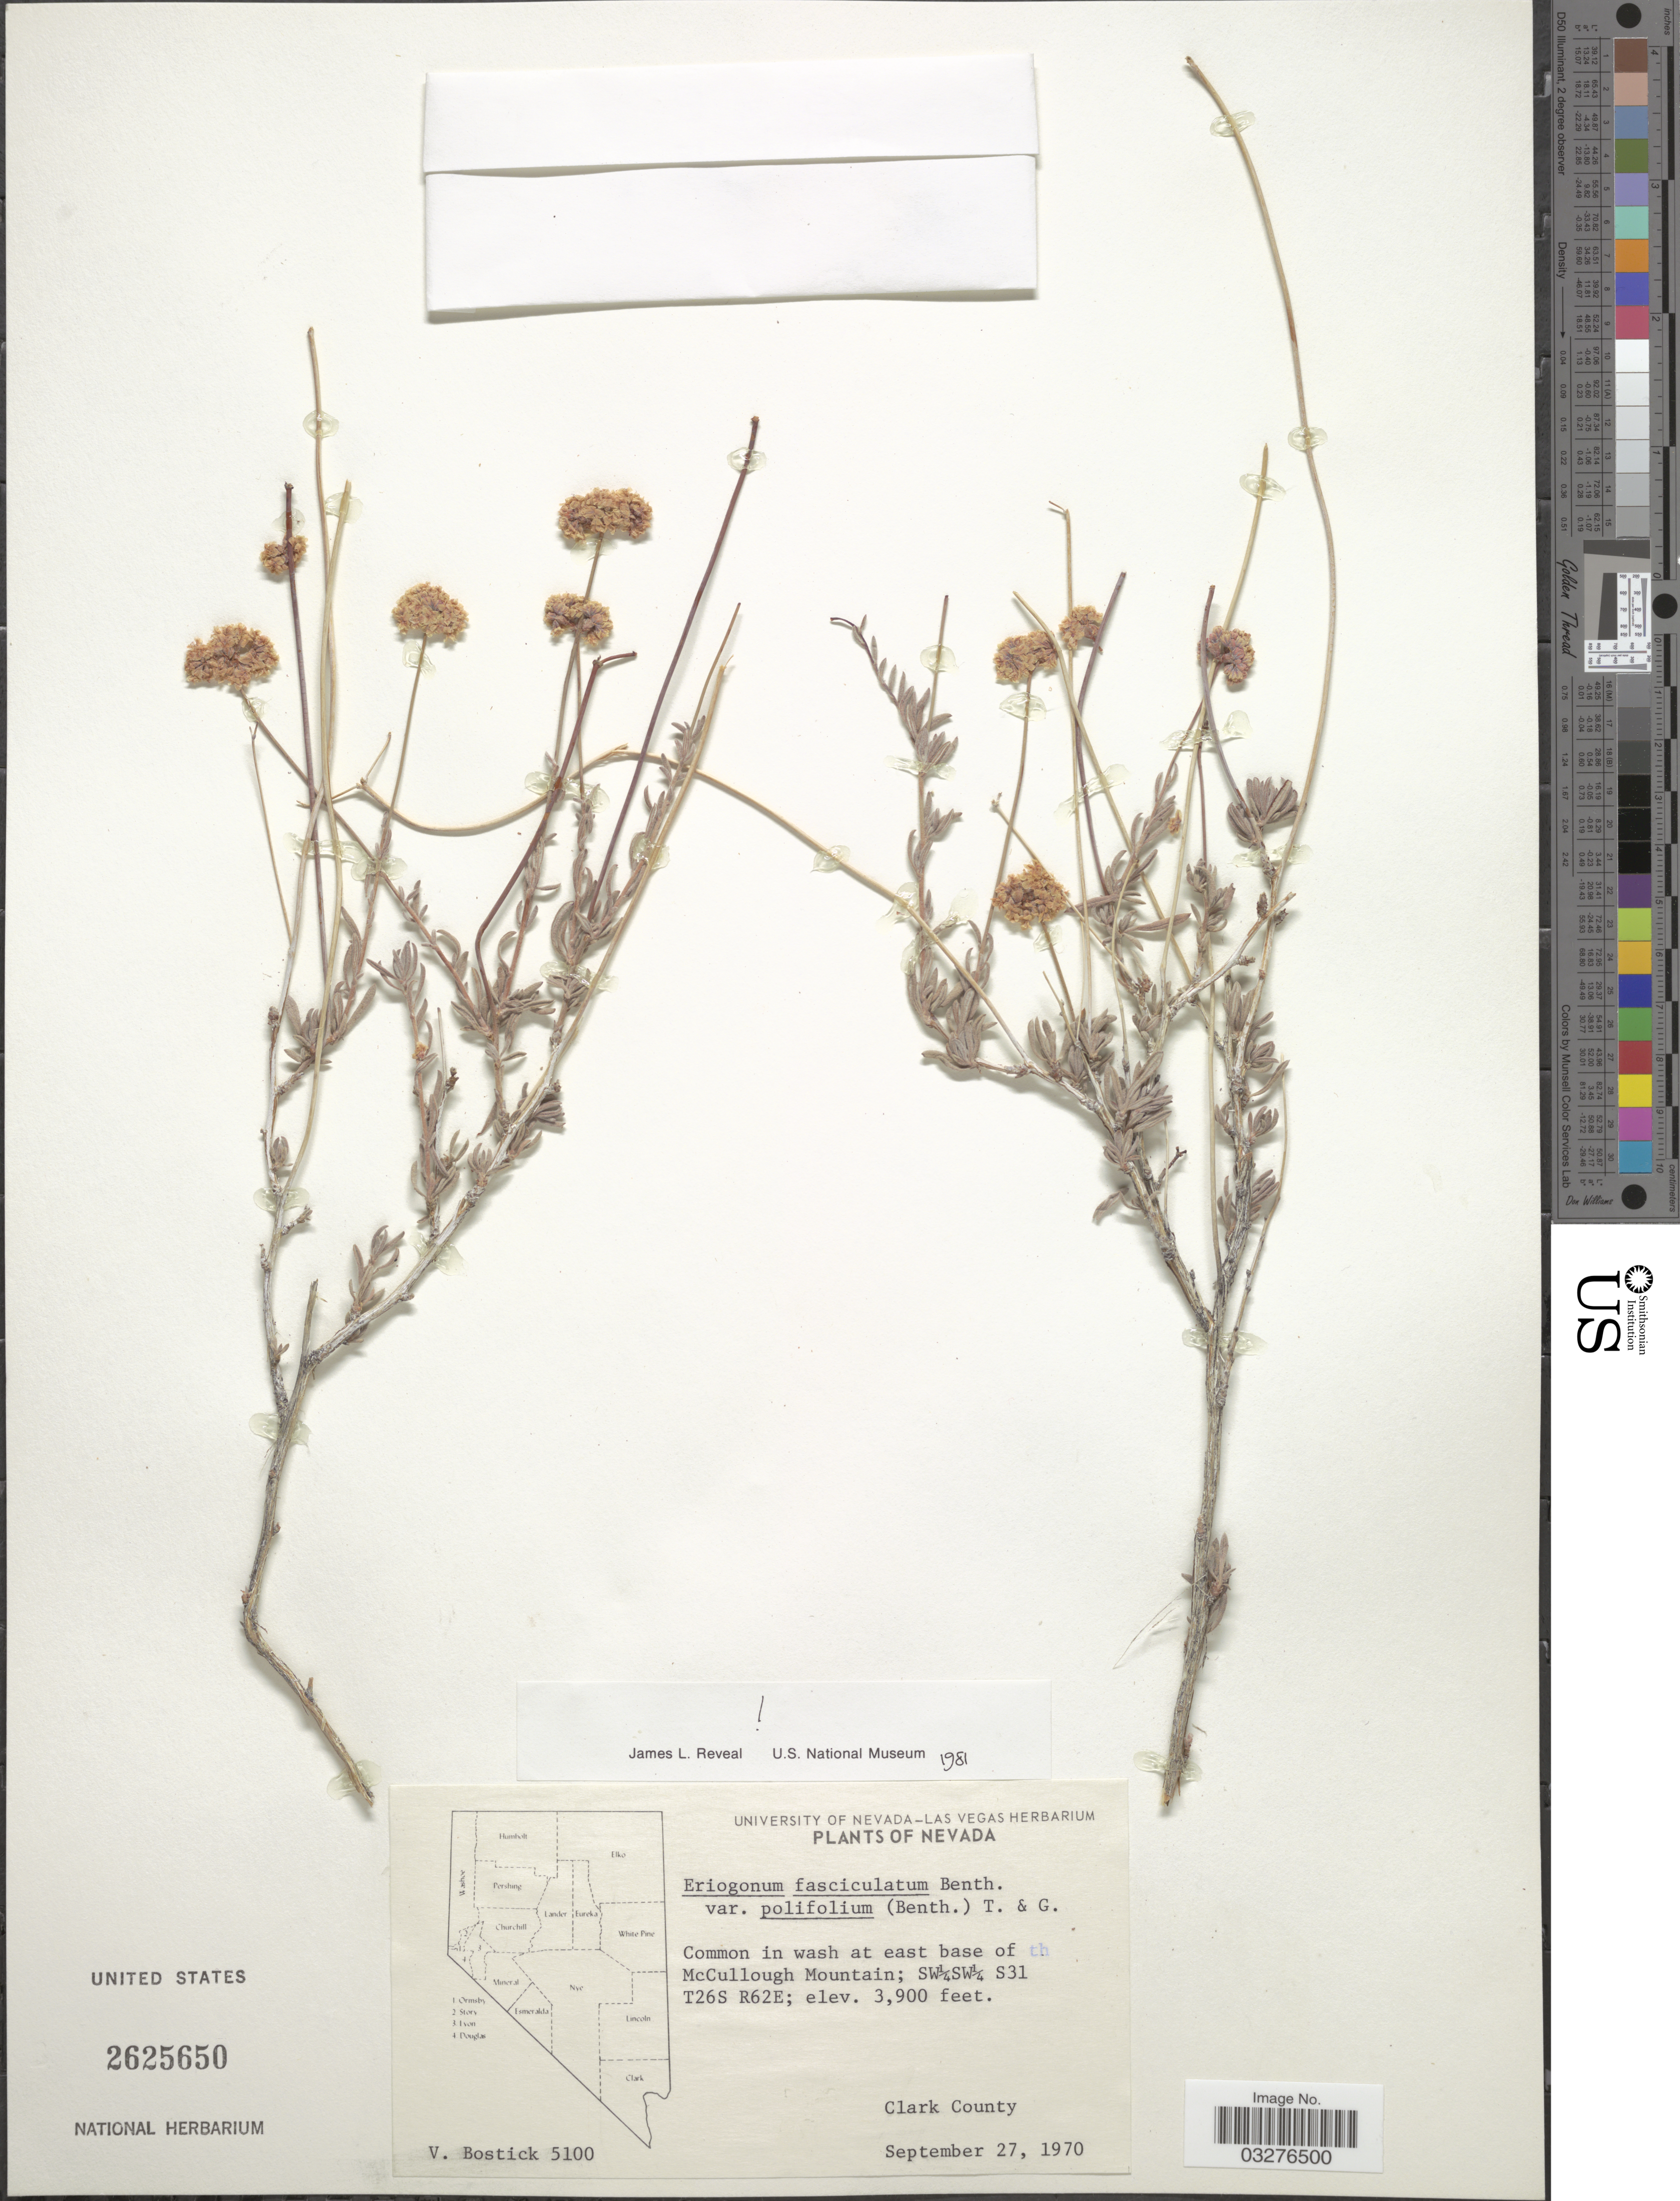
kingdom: Plantae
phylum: Tracheophyta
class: Magnoliopsida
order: Caryophyllales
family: Polygonaceae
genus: Eriogonum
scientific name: Eriogonum fasciculatum var. polifolium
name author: (Benth.) Torr. & A. Gray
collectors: V. Bostick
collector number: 5100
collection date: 1970-09-27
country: United States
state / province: Nevada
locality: Common in wash at east base of McCullough Mountain; SW¼SW¼ S31 T26S R62E. Clark County.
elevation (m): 1189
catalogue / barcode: US 2625650